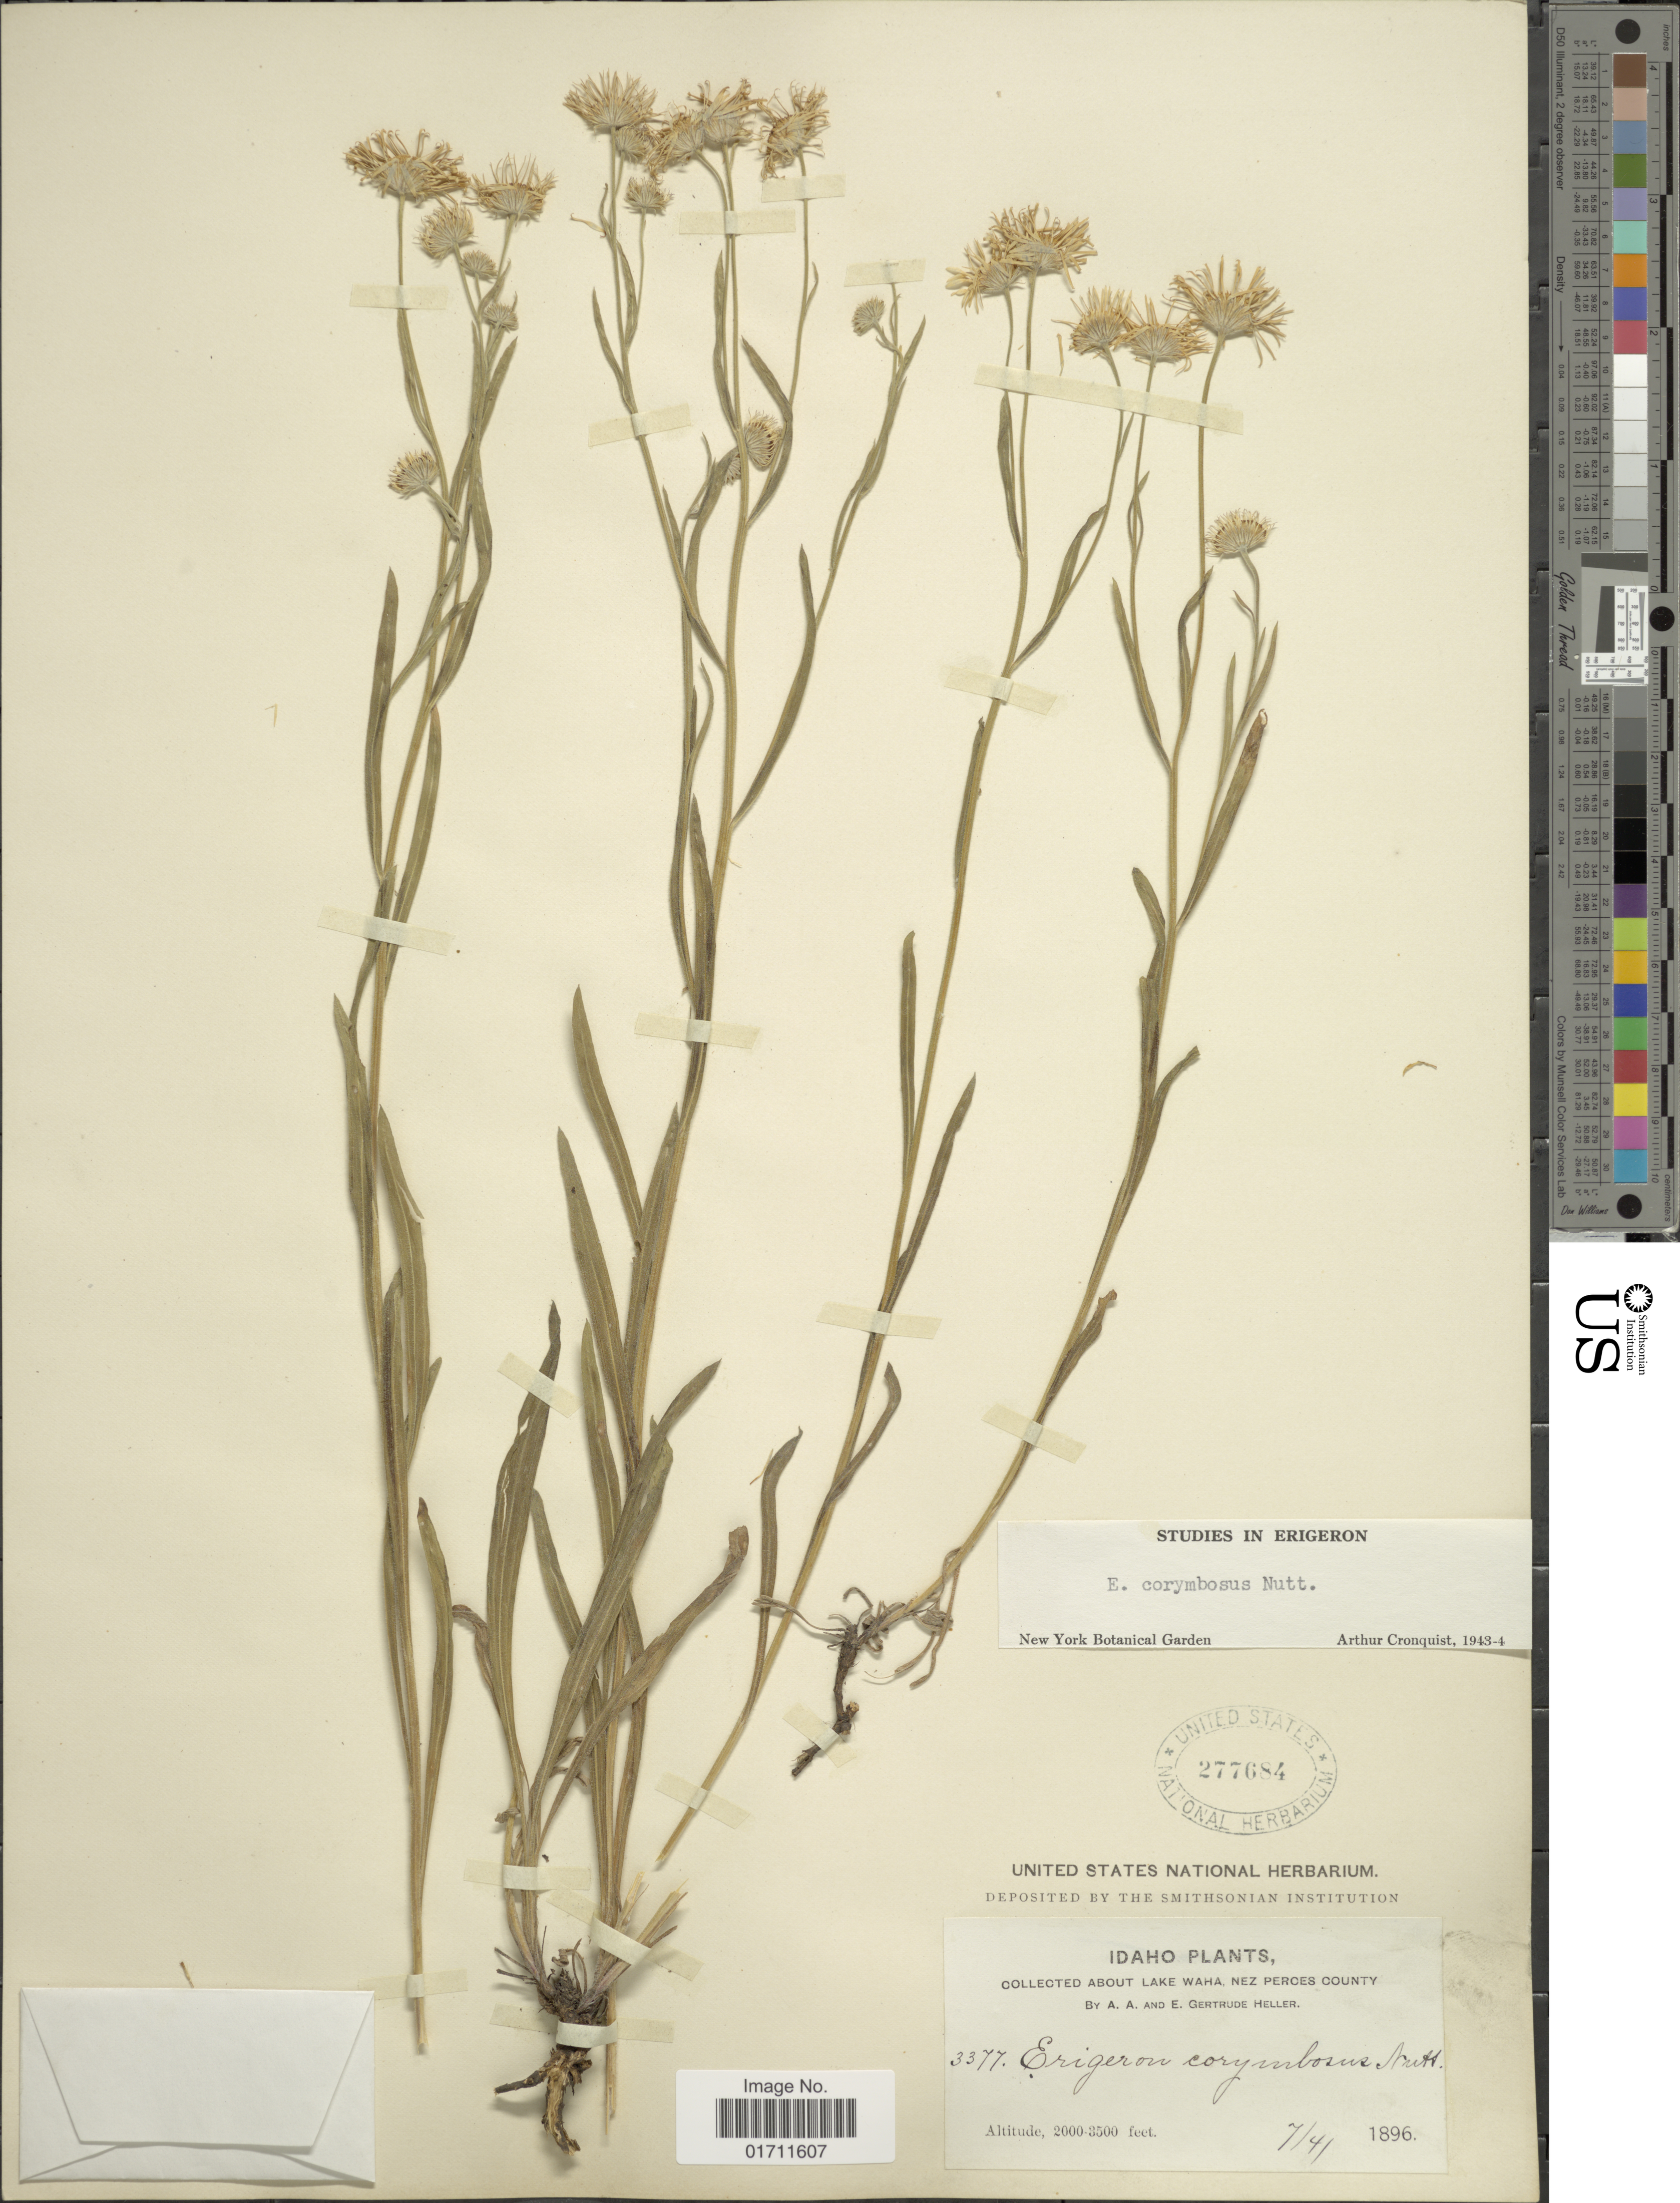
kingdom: Plantae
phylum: Tracheophyta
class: Magnoliopsida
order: Asterales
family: Asteraceae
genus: Erigeron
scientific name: Erigeron corymbosus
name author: Nutt.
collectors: A. A. Heller & E. G. Heller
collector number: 3377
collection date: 1896-07-04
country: United States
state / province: Idaho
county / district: Nez Perce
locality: About Lake Waha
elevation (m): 610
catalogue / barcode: US 277684